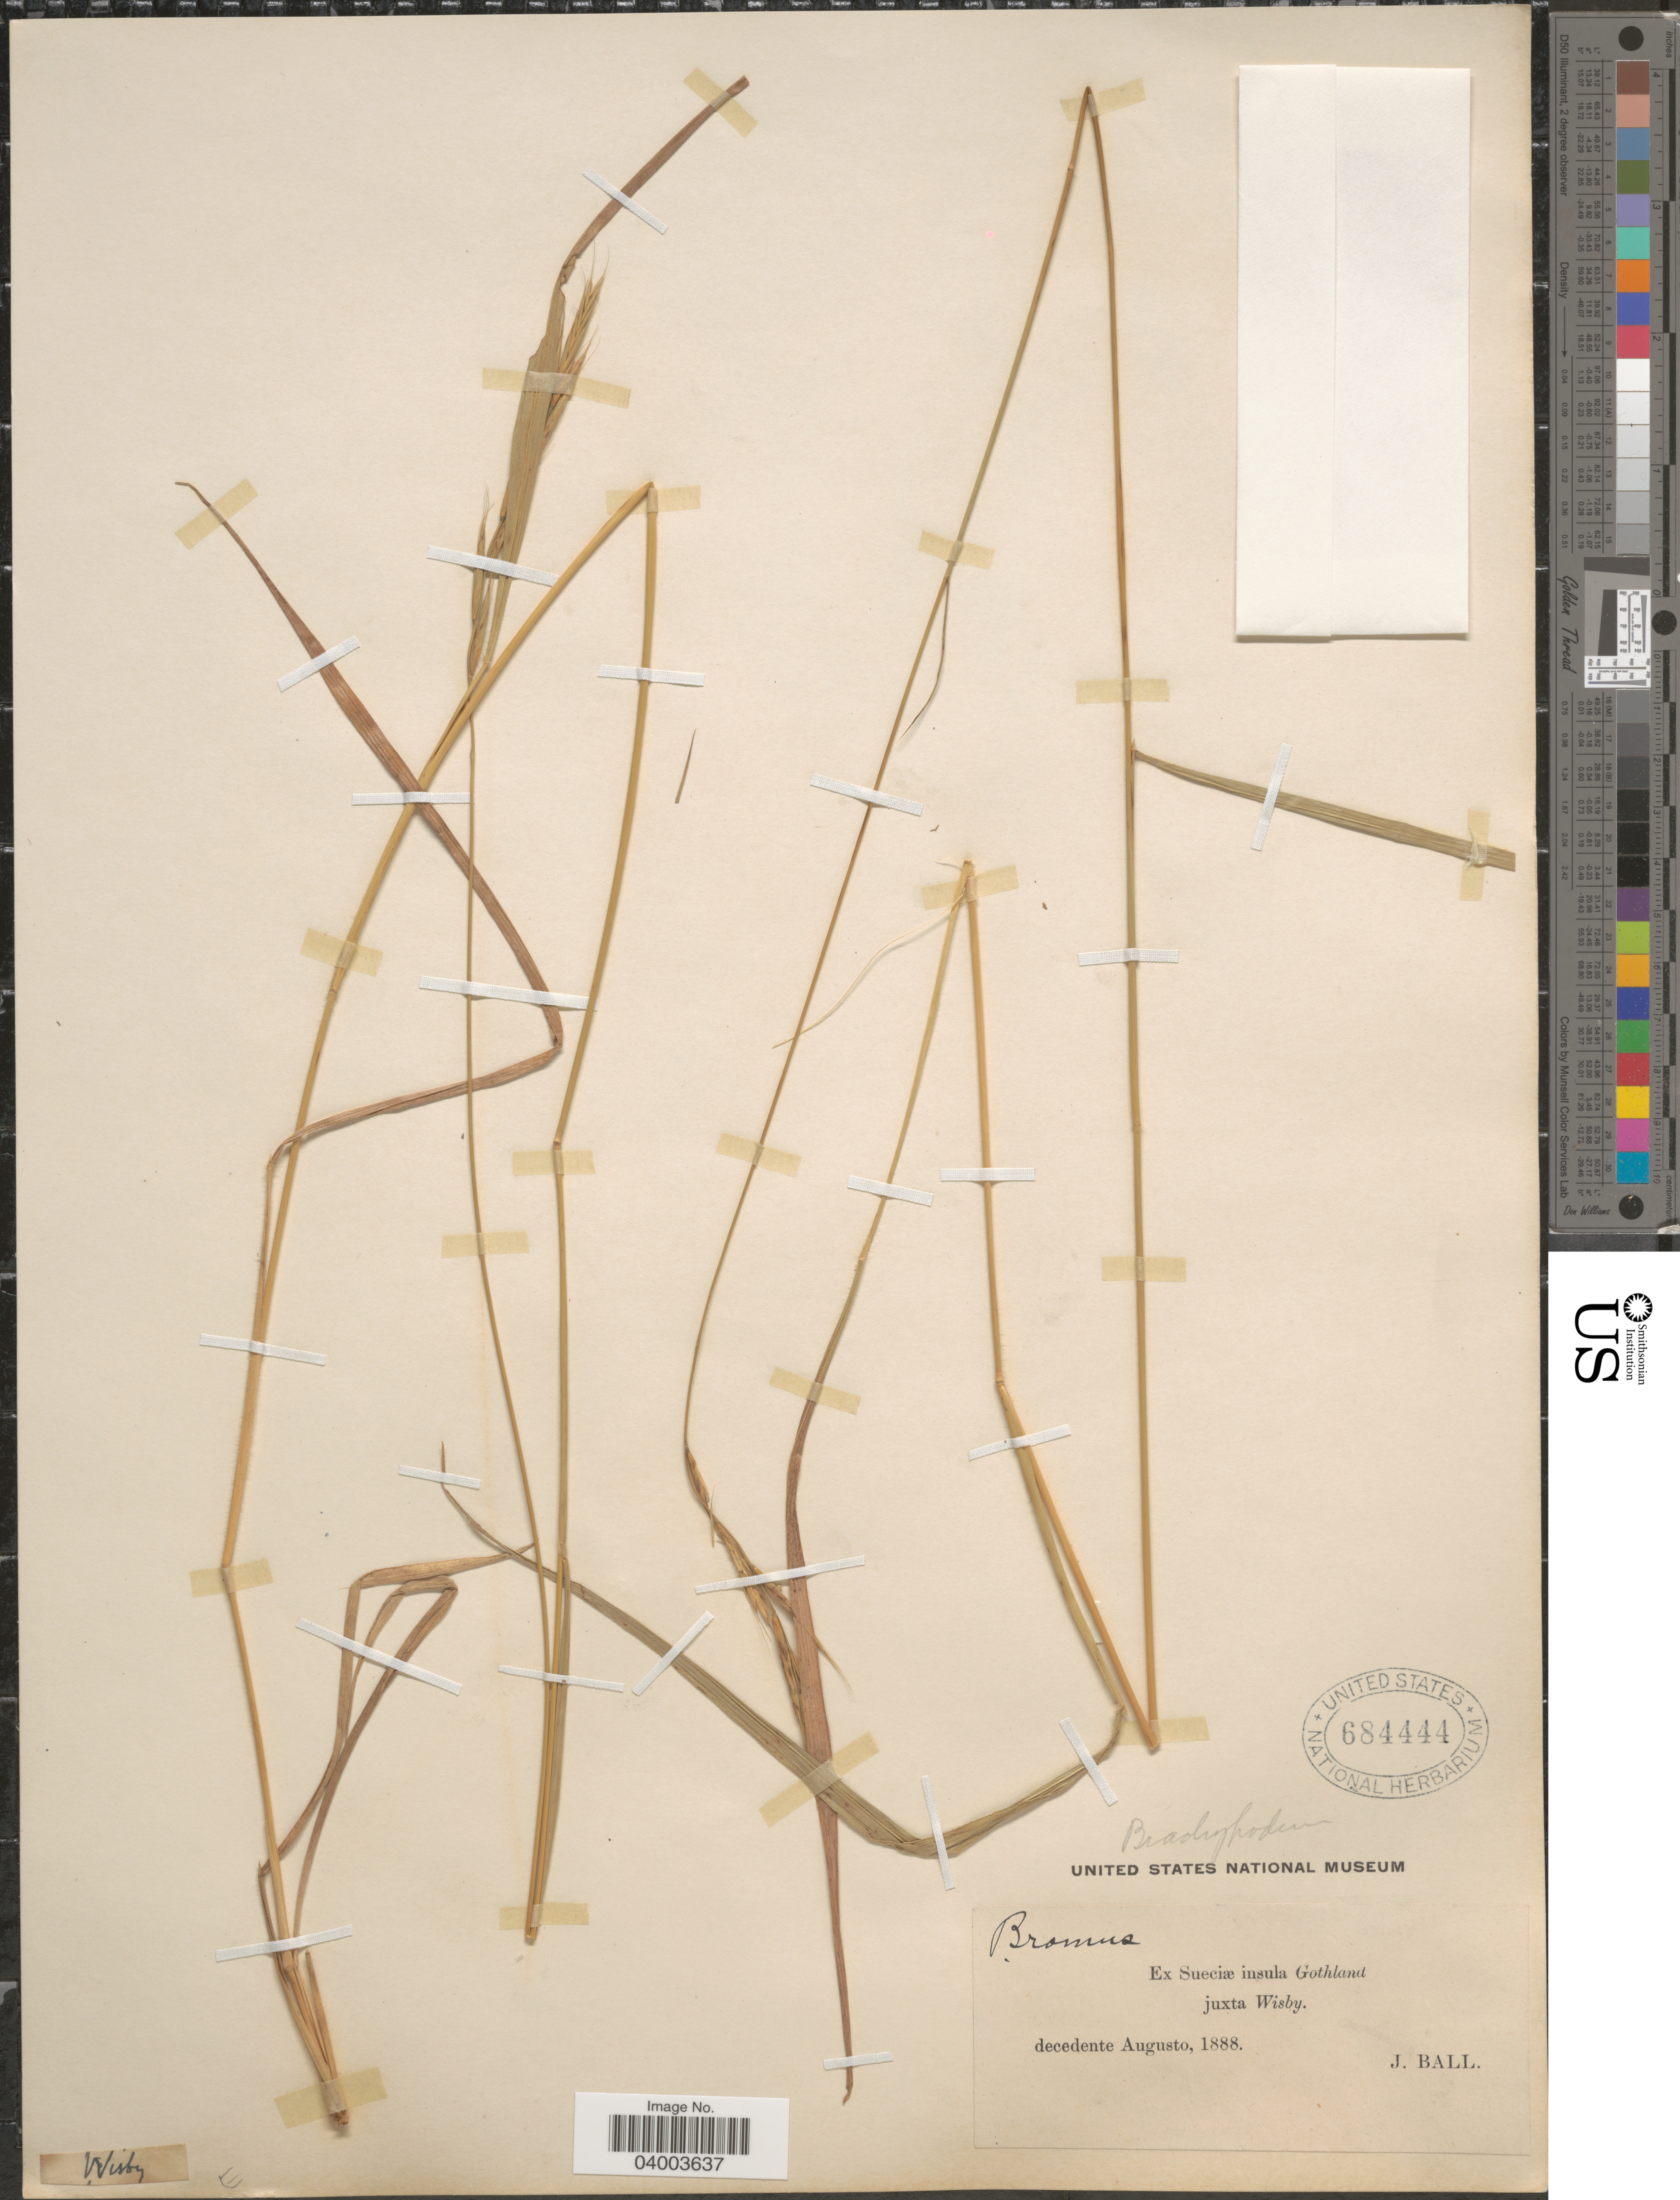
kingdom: Plantae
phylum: Tracheophyta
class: Liliopsida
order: Poales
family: Poaceae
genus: Brachypodium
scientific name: Brachypodium sp.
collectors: J. Ball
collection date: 1888-08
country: Sweden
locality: Ex Sueciæ insula Gothland juxta Wisby.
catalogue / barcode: US 684444